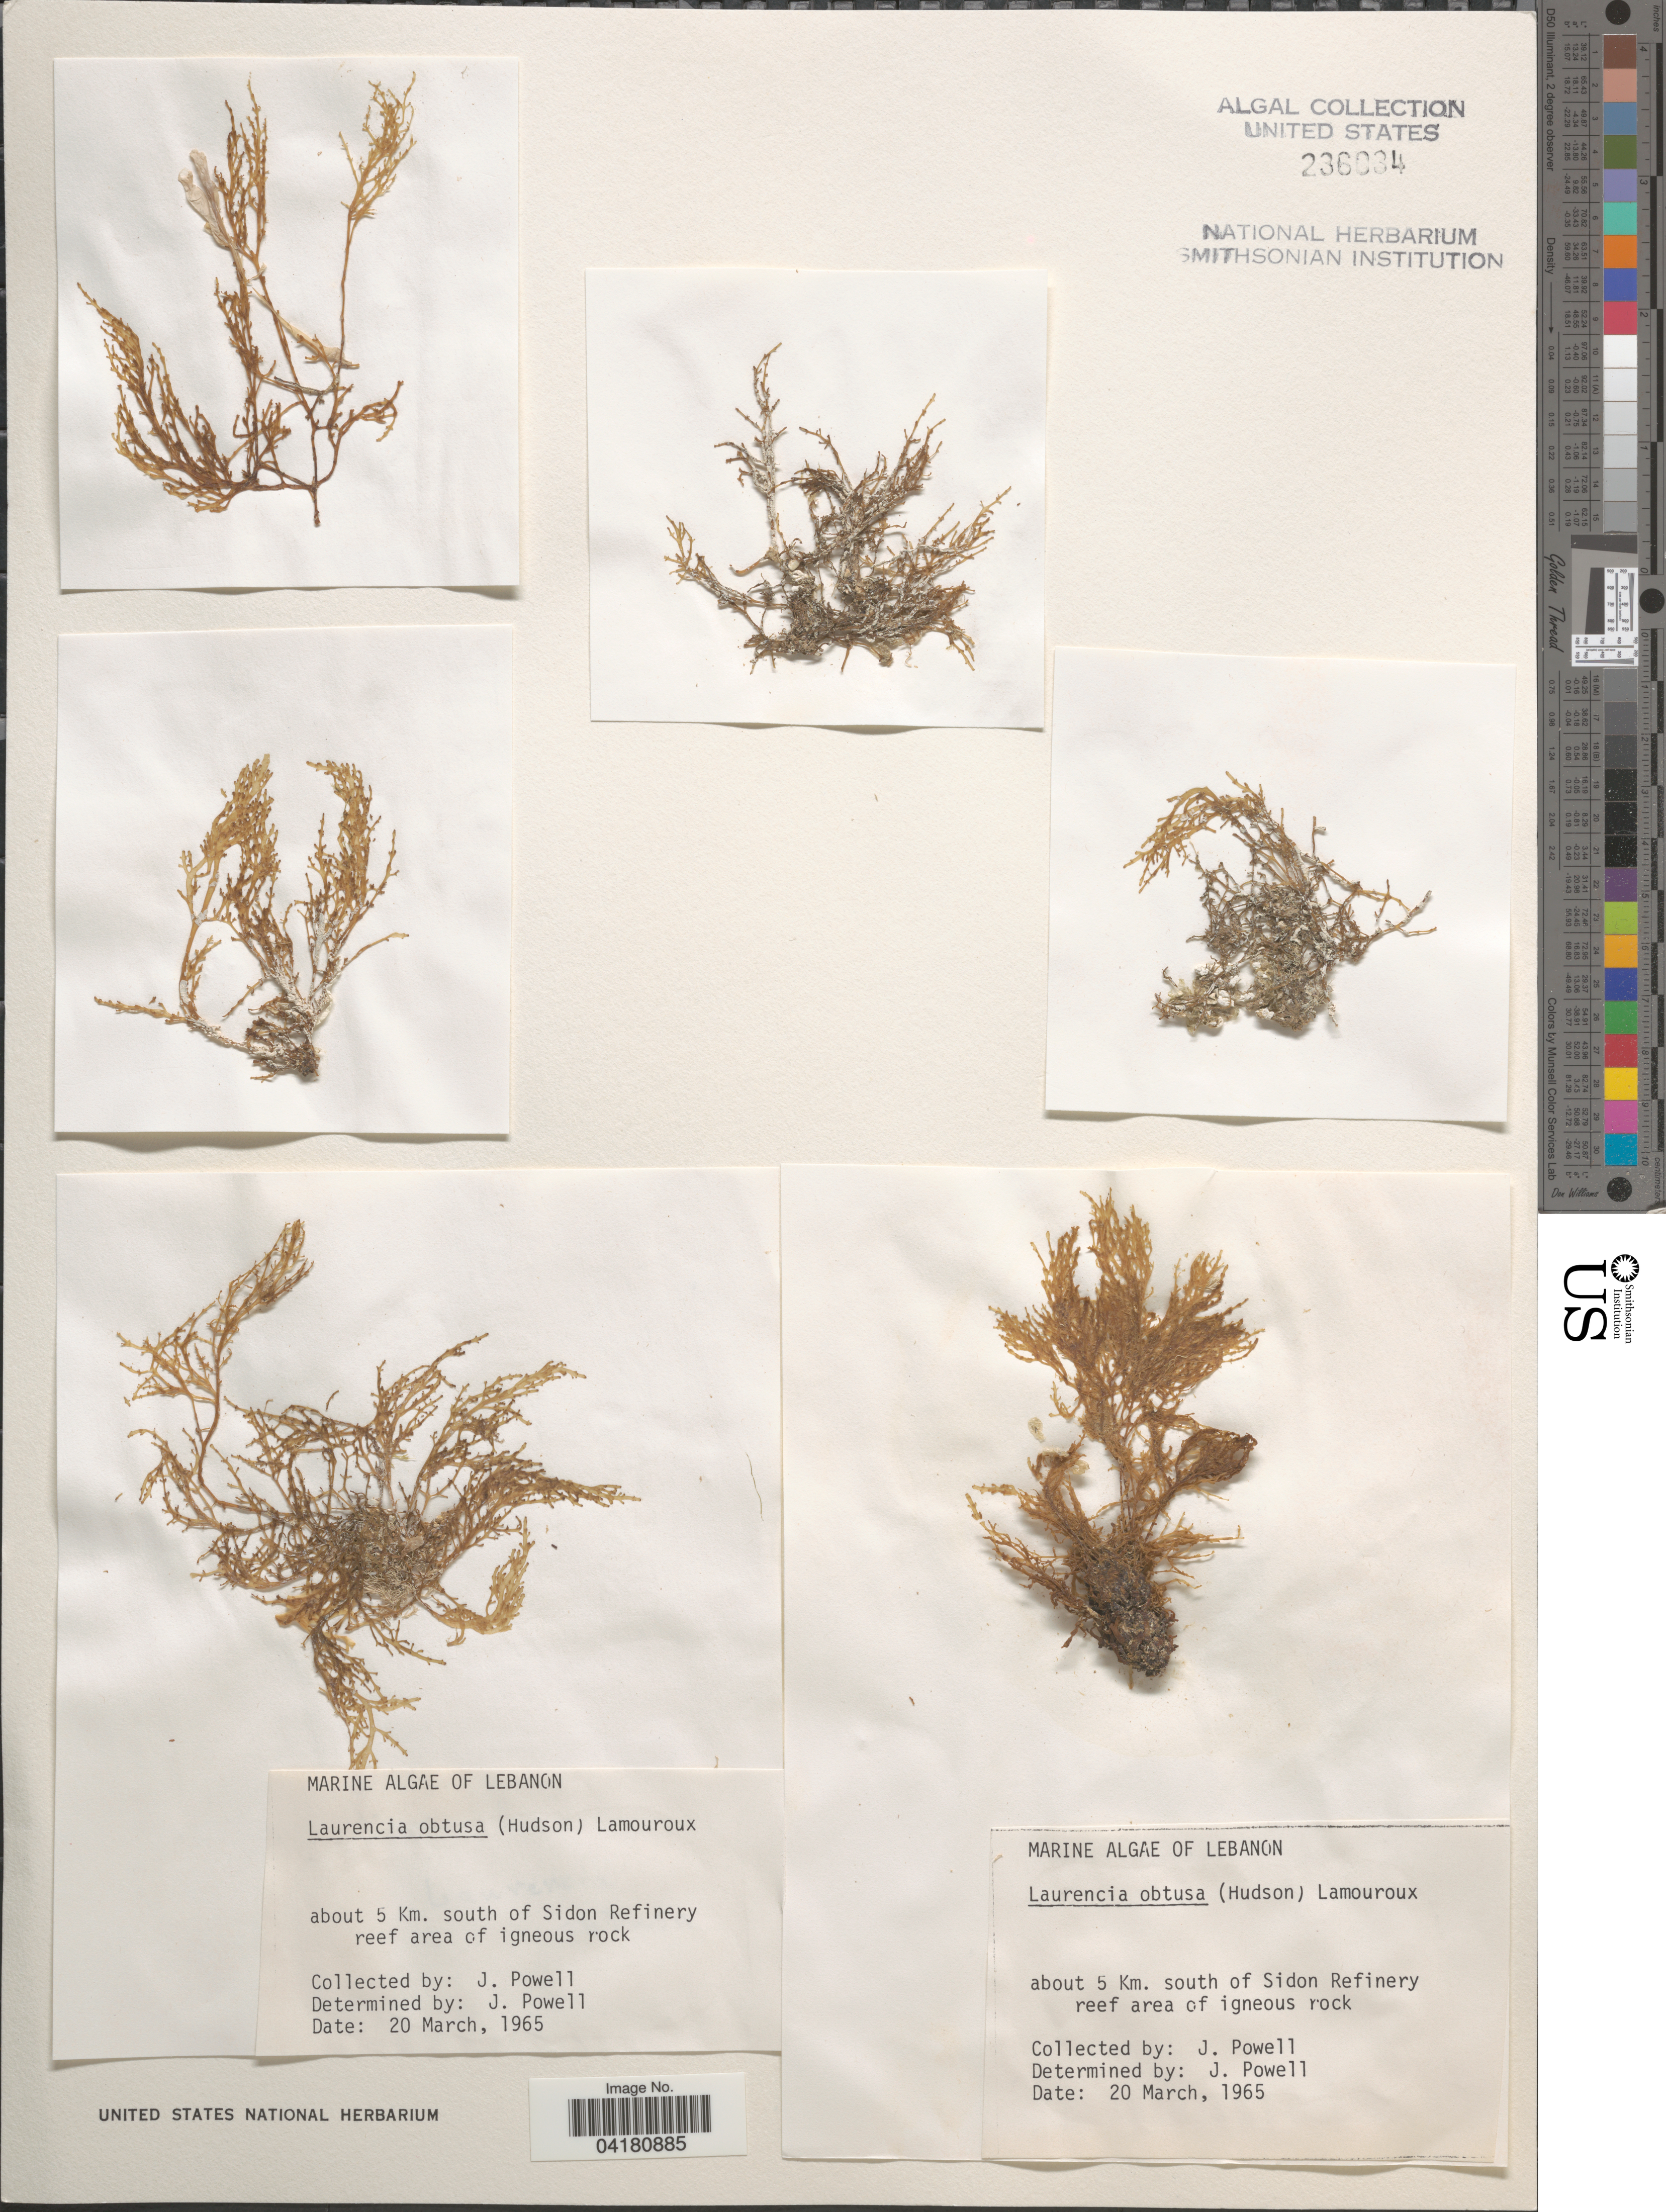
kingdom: Plantae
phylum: Rhodophyta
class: Florideophyceae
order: Ceramiales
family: Rhodomelaceae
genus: Laurencia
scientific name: Laurencia obtusa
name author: (Huds.) J.V.Lamouroux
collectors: J. Powell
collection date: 1965-03-20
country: Lebanon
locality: About 5 Km. south of Sidon Refinery reef area of igneous rock.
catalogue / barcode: US 236034